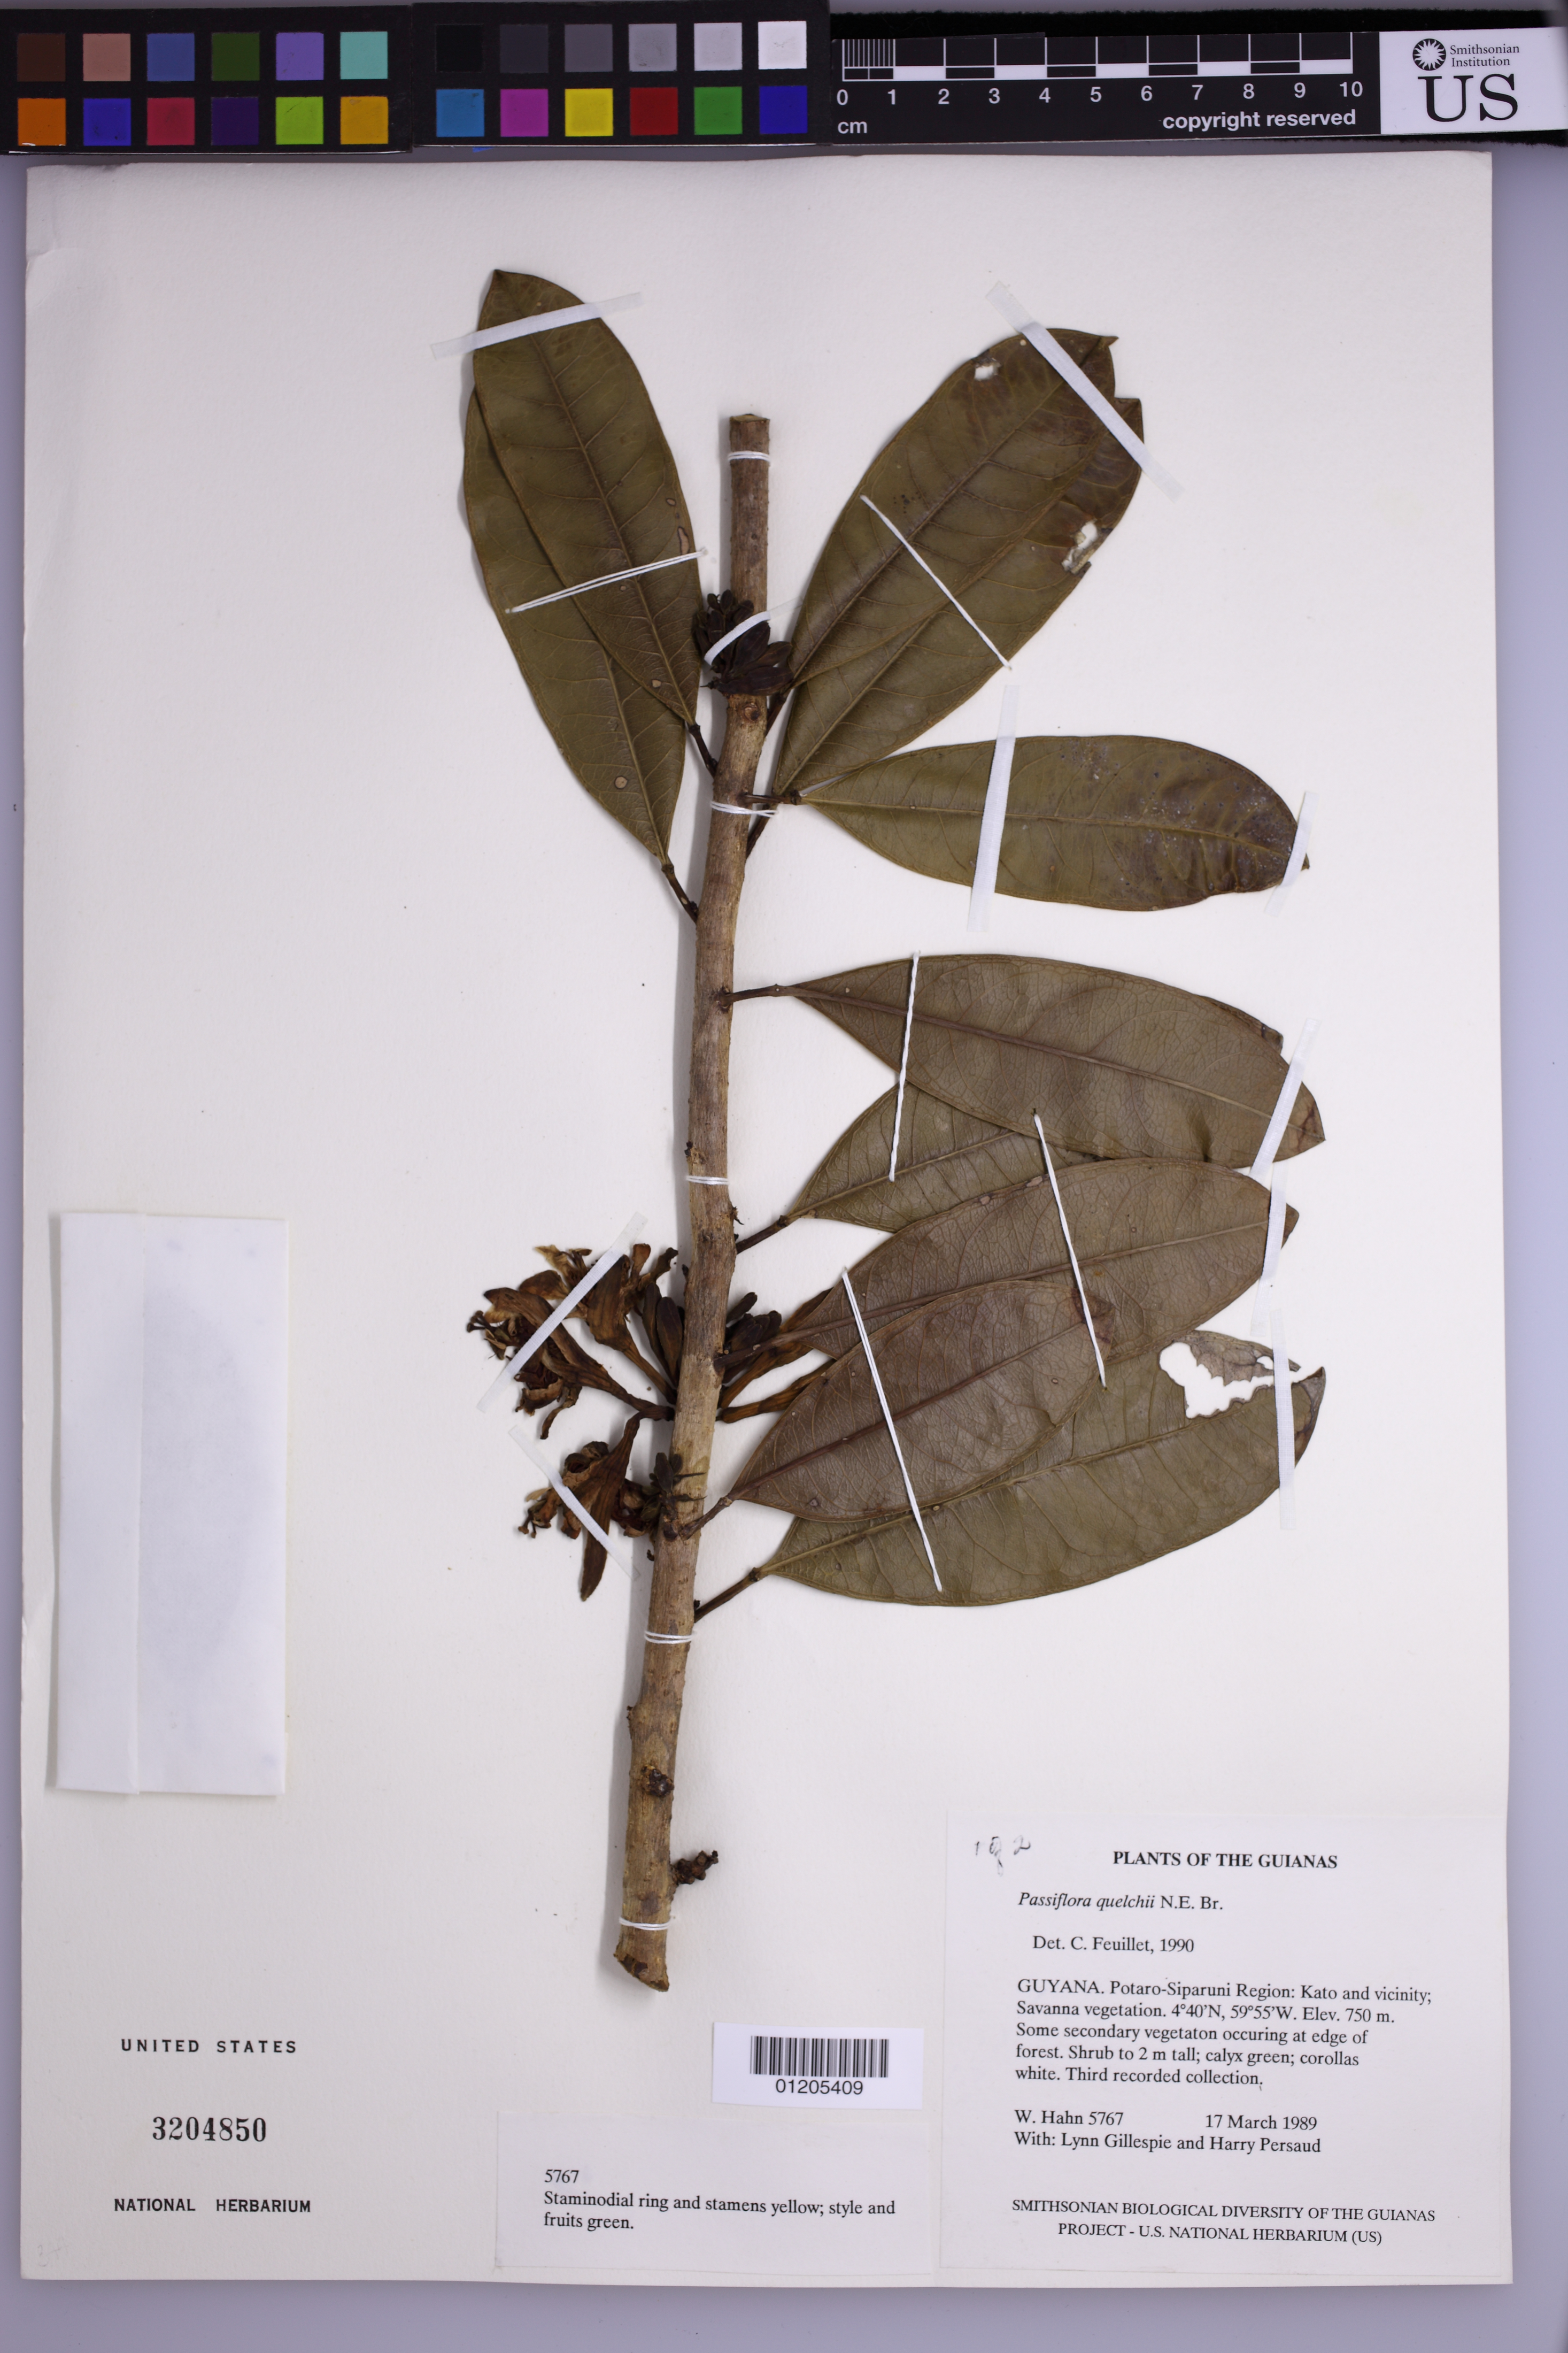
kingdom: Plantae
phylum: Tracheophyta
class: Magnoliopsida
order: Malpighiales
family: Passifloraceae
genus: Passiflora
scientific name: Passiflora quelchii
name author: N.E. Br.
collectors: W. Hahn, L. J. Gillespie & H. Persaud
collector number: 5767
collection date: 1989-03-17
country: Guyana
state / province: Potaro-Siparuni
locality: Kato and vicinity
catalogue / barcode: US 3204850